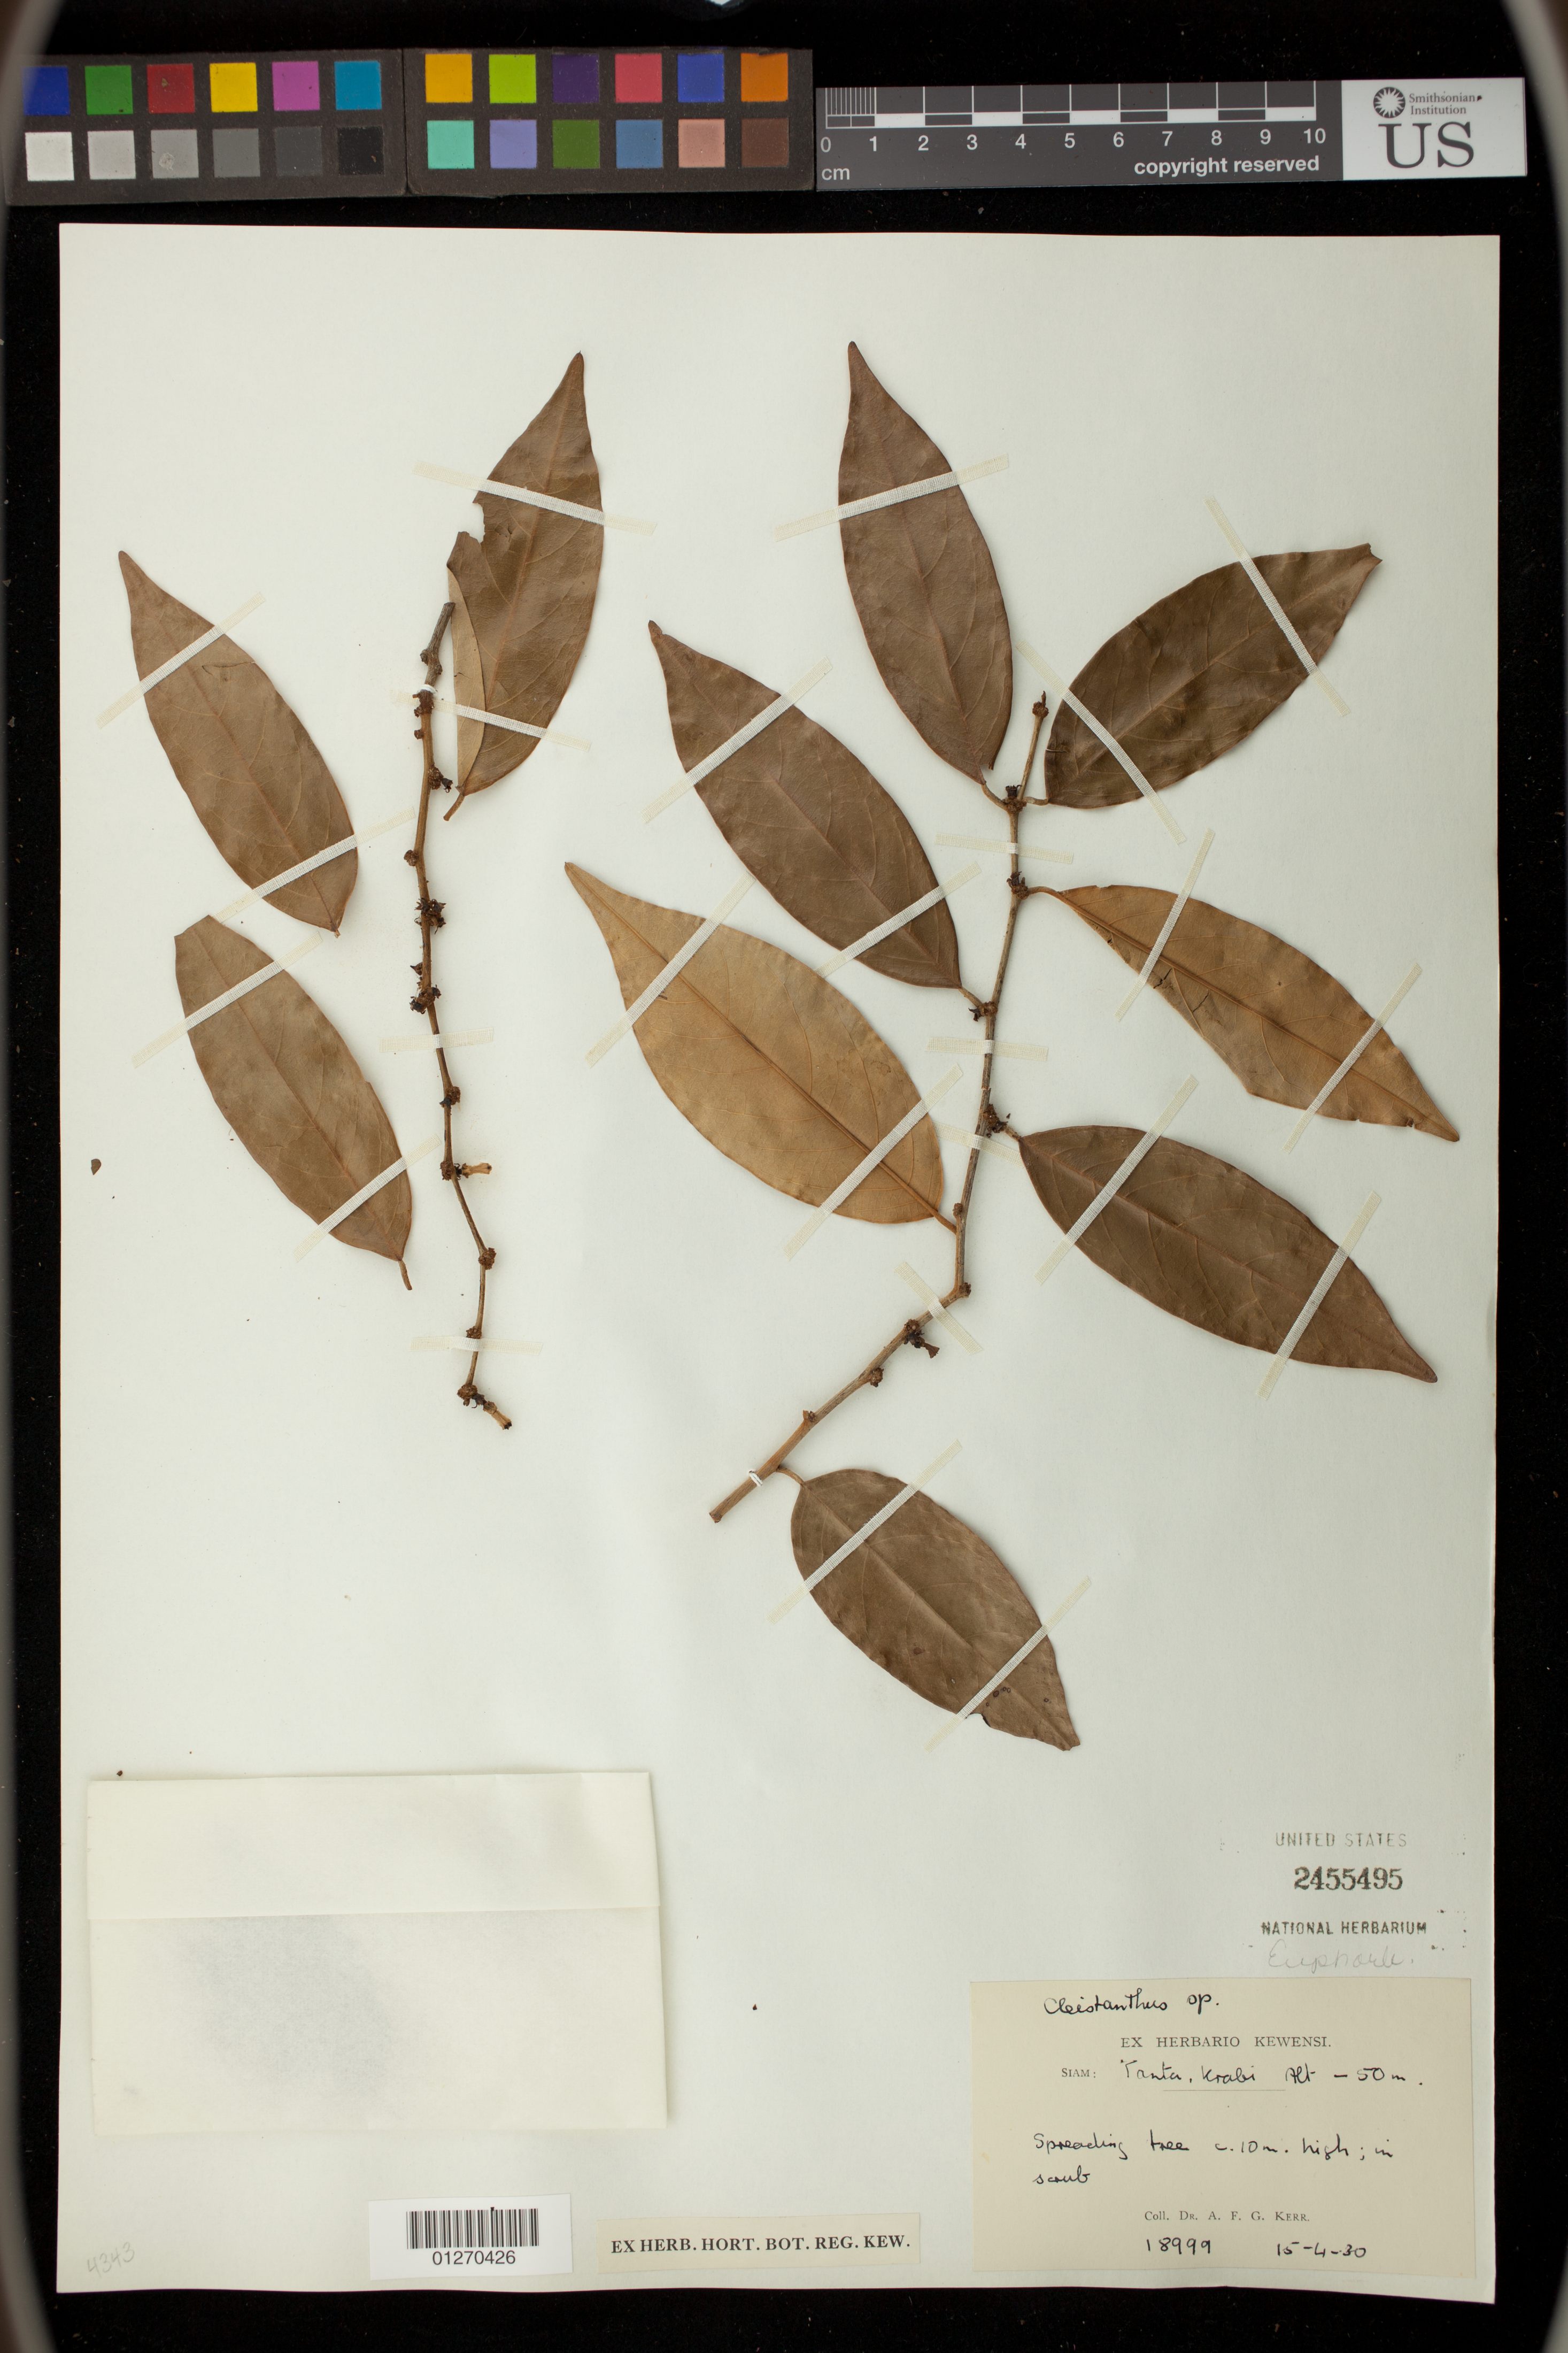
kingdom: Plantae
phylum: Tracheophyta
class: Magnoliopsida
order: Malpighiales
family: Phyllanthaceae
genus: Cleistanthus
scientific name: Cleistanthus sp.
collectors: A. F. G. Kerr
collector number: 18999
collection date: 1930-04-15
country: Thailand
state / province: Krabi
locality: Siam: Tanta, Krabi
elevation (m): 50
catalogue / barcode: US 2455495